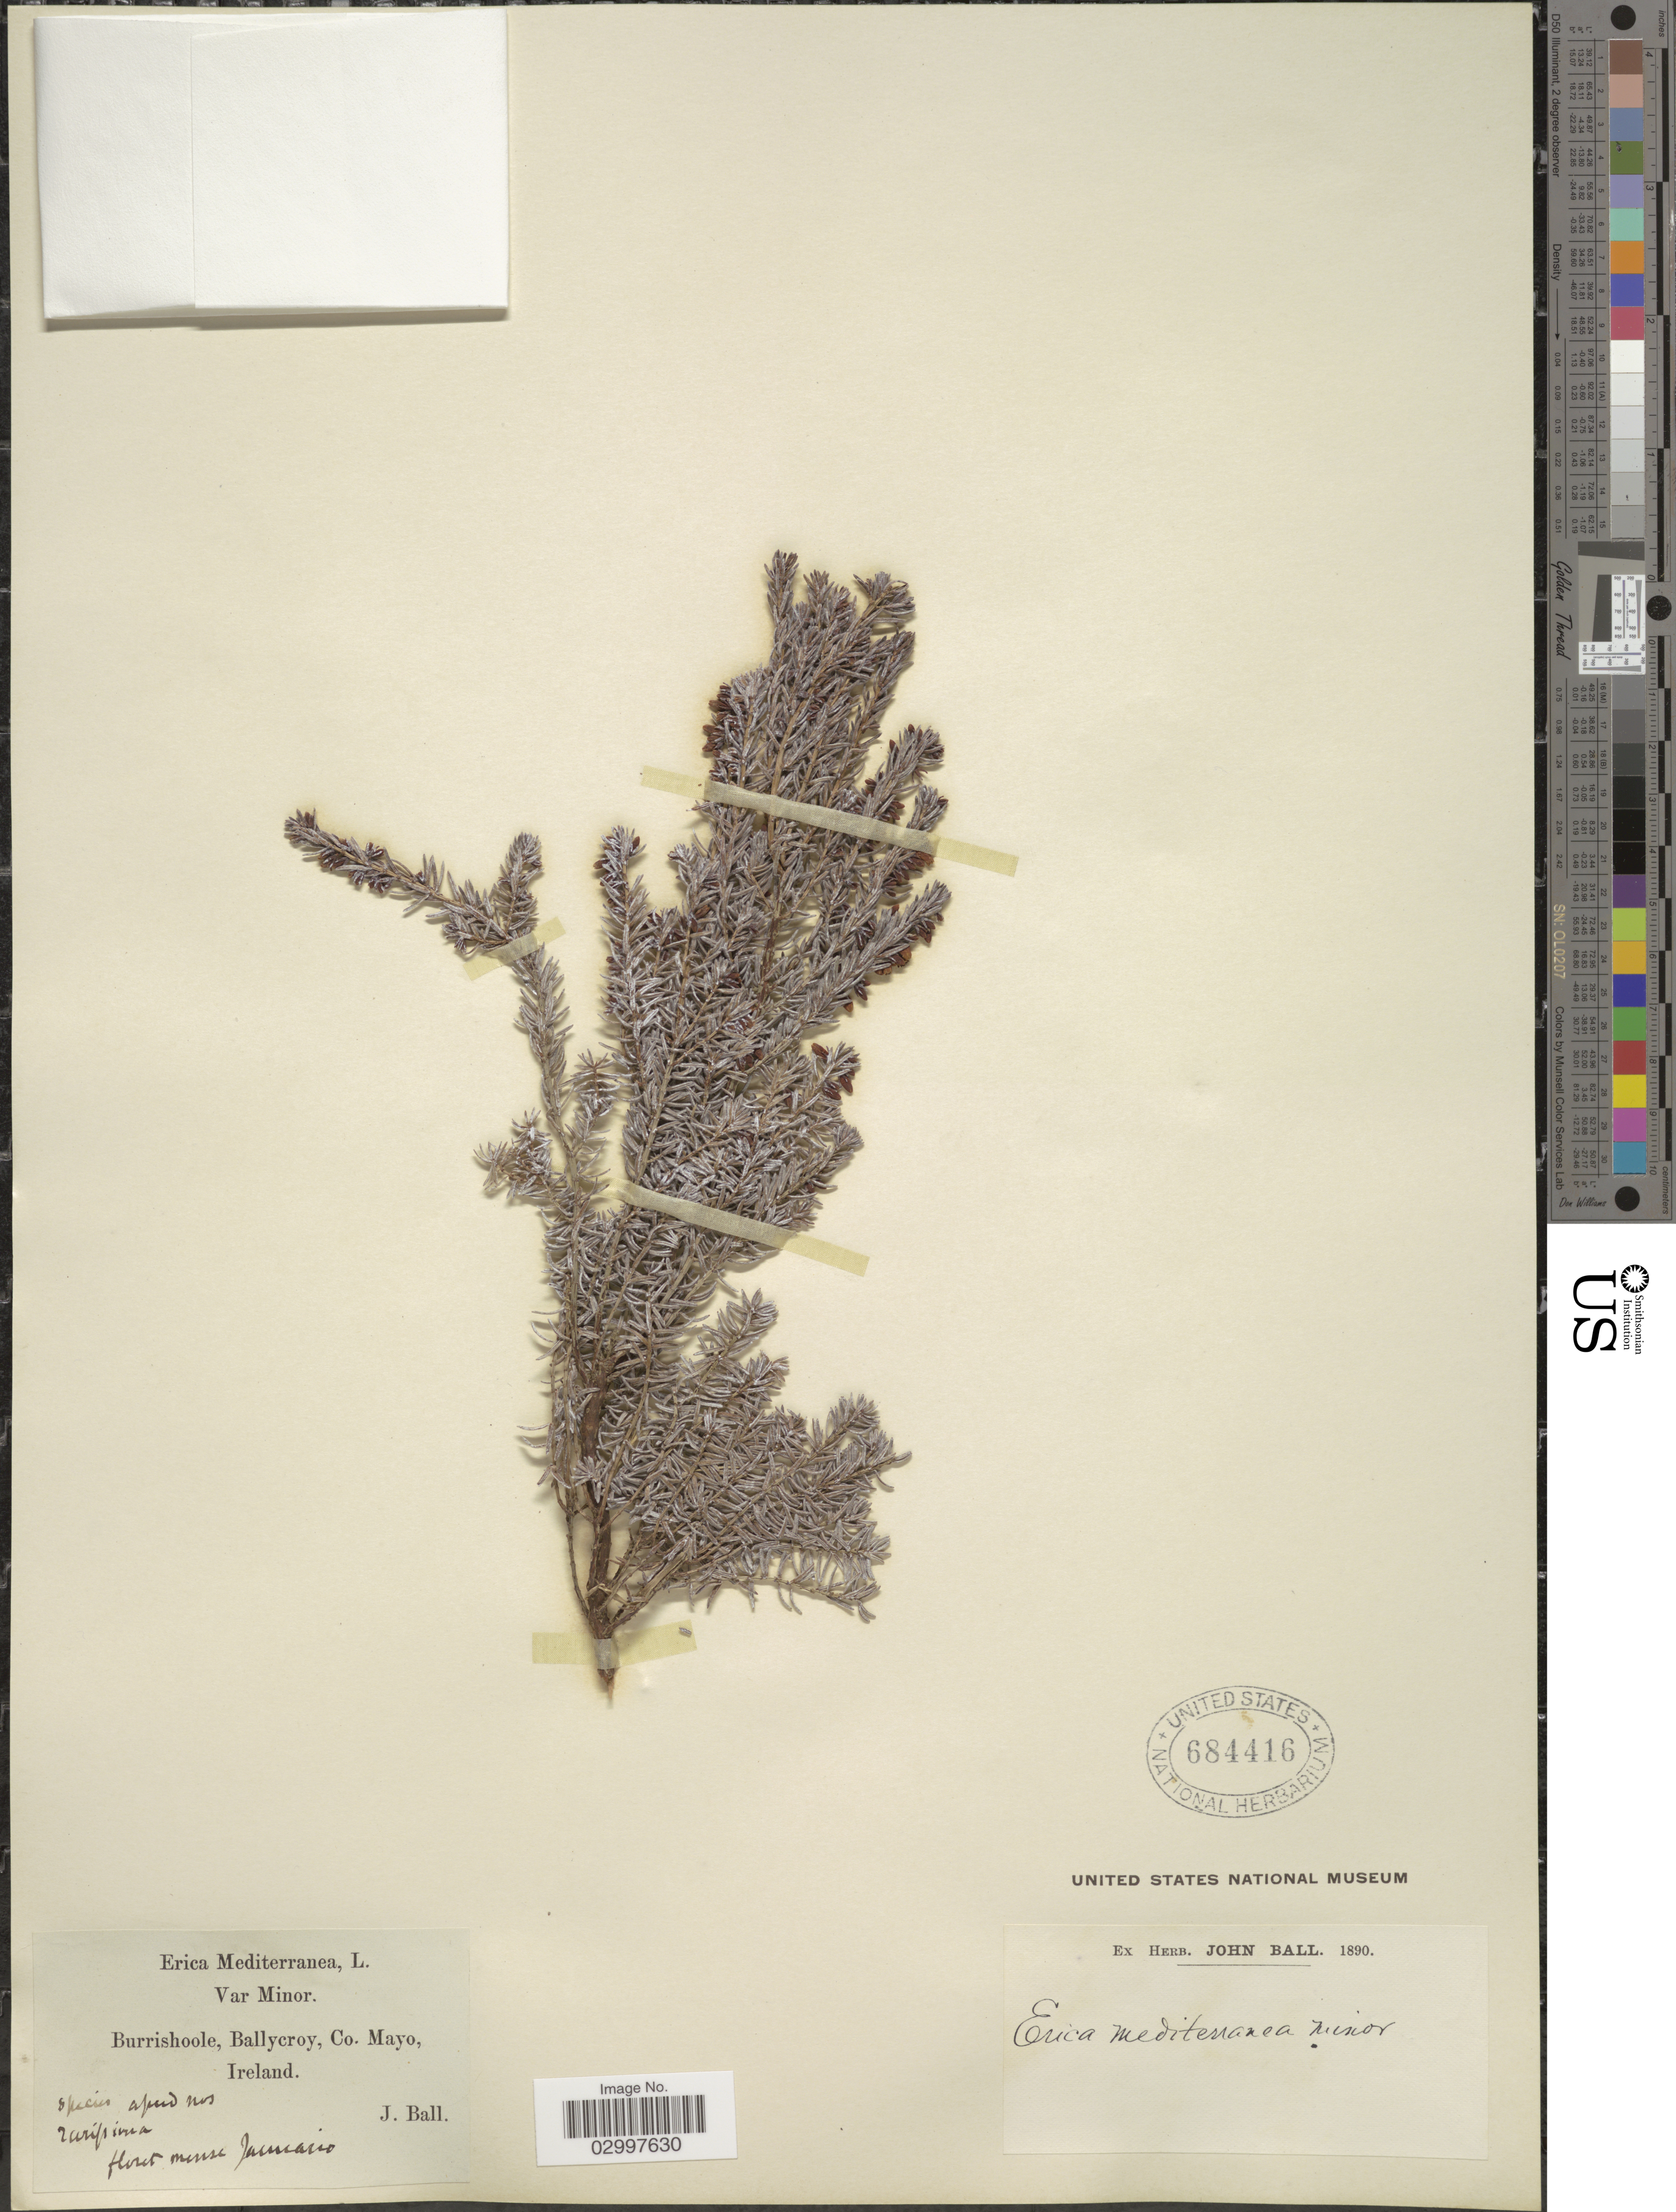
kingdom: Plantae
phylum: Tracheophyta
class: Magnoliopsida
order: Ericales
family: Ericaceae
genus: Erica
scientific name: Erica mediterranea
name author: L.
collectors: J. Ball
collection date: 1890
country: Ireland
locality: Burrishoole, Ballycroy, Co. Mayo.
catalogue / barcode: US 684416